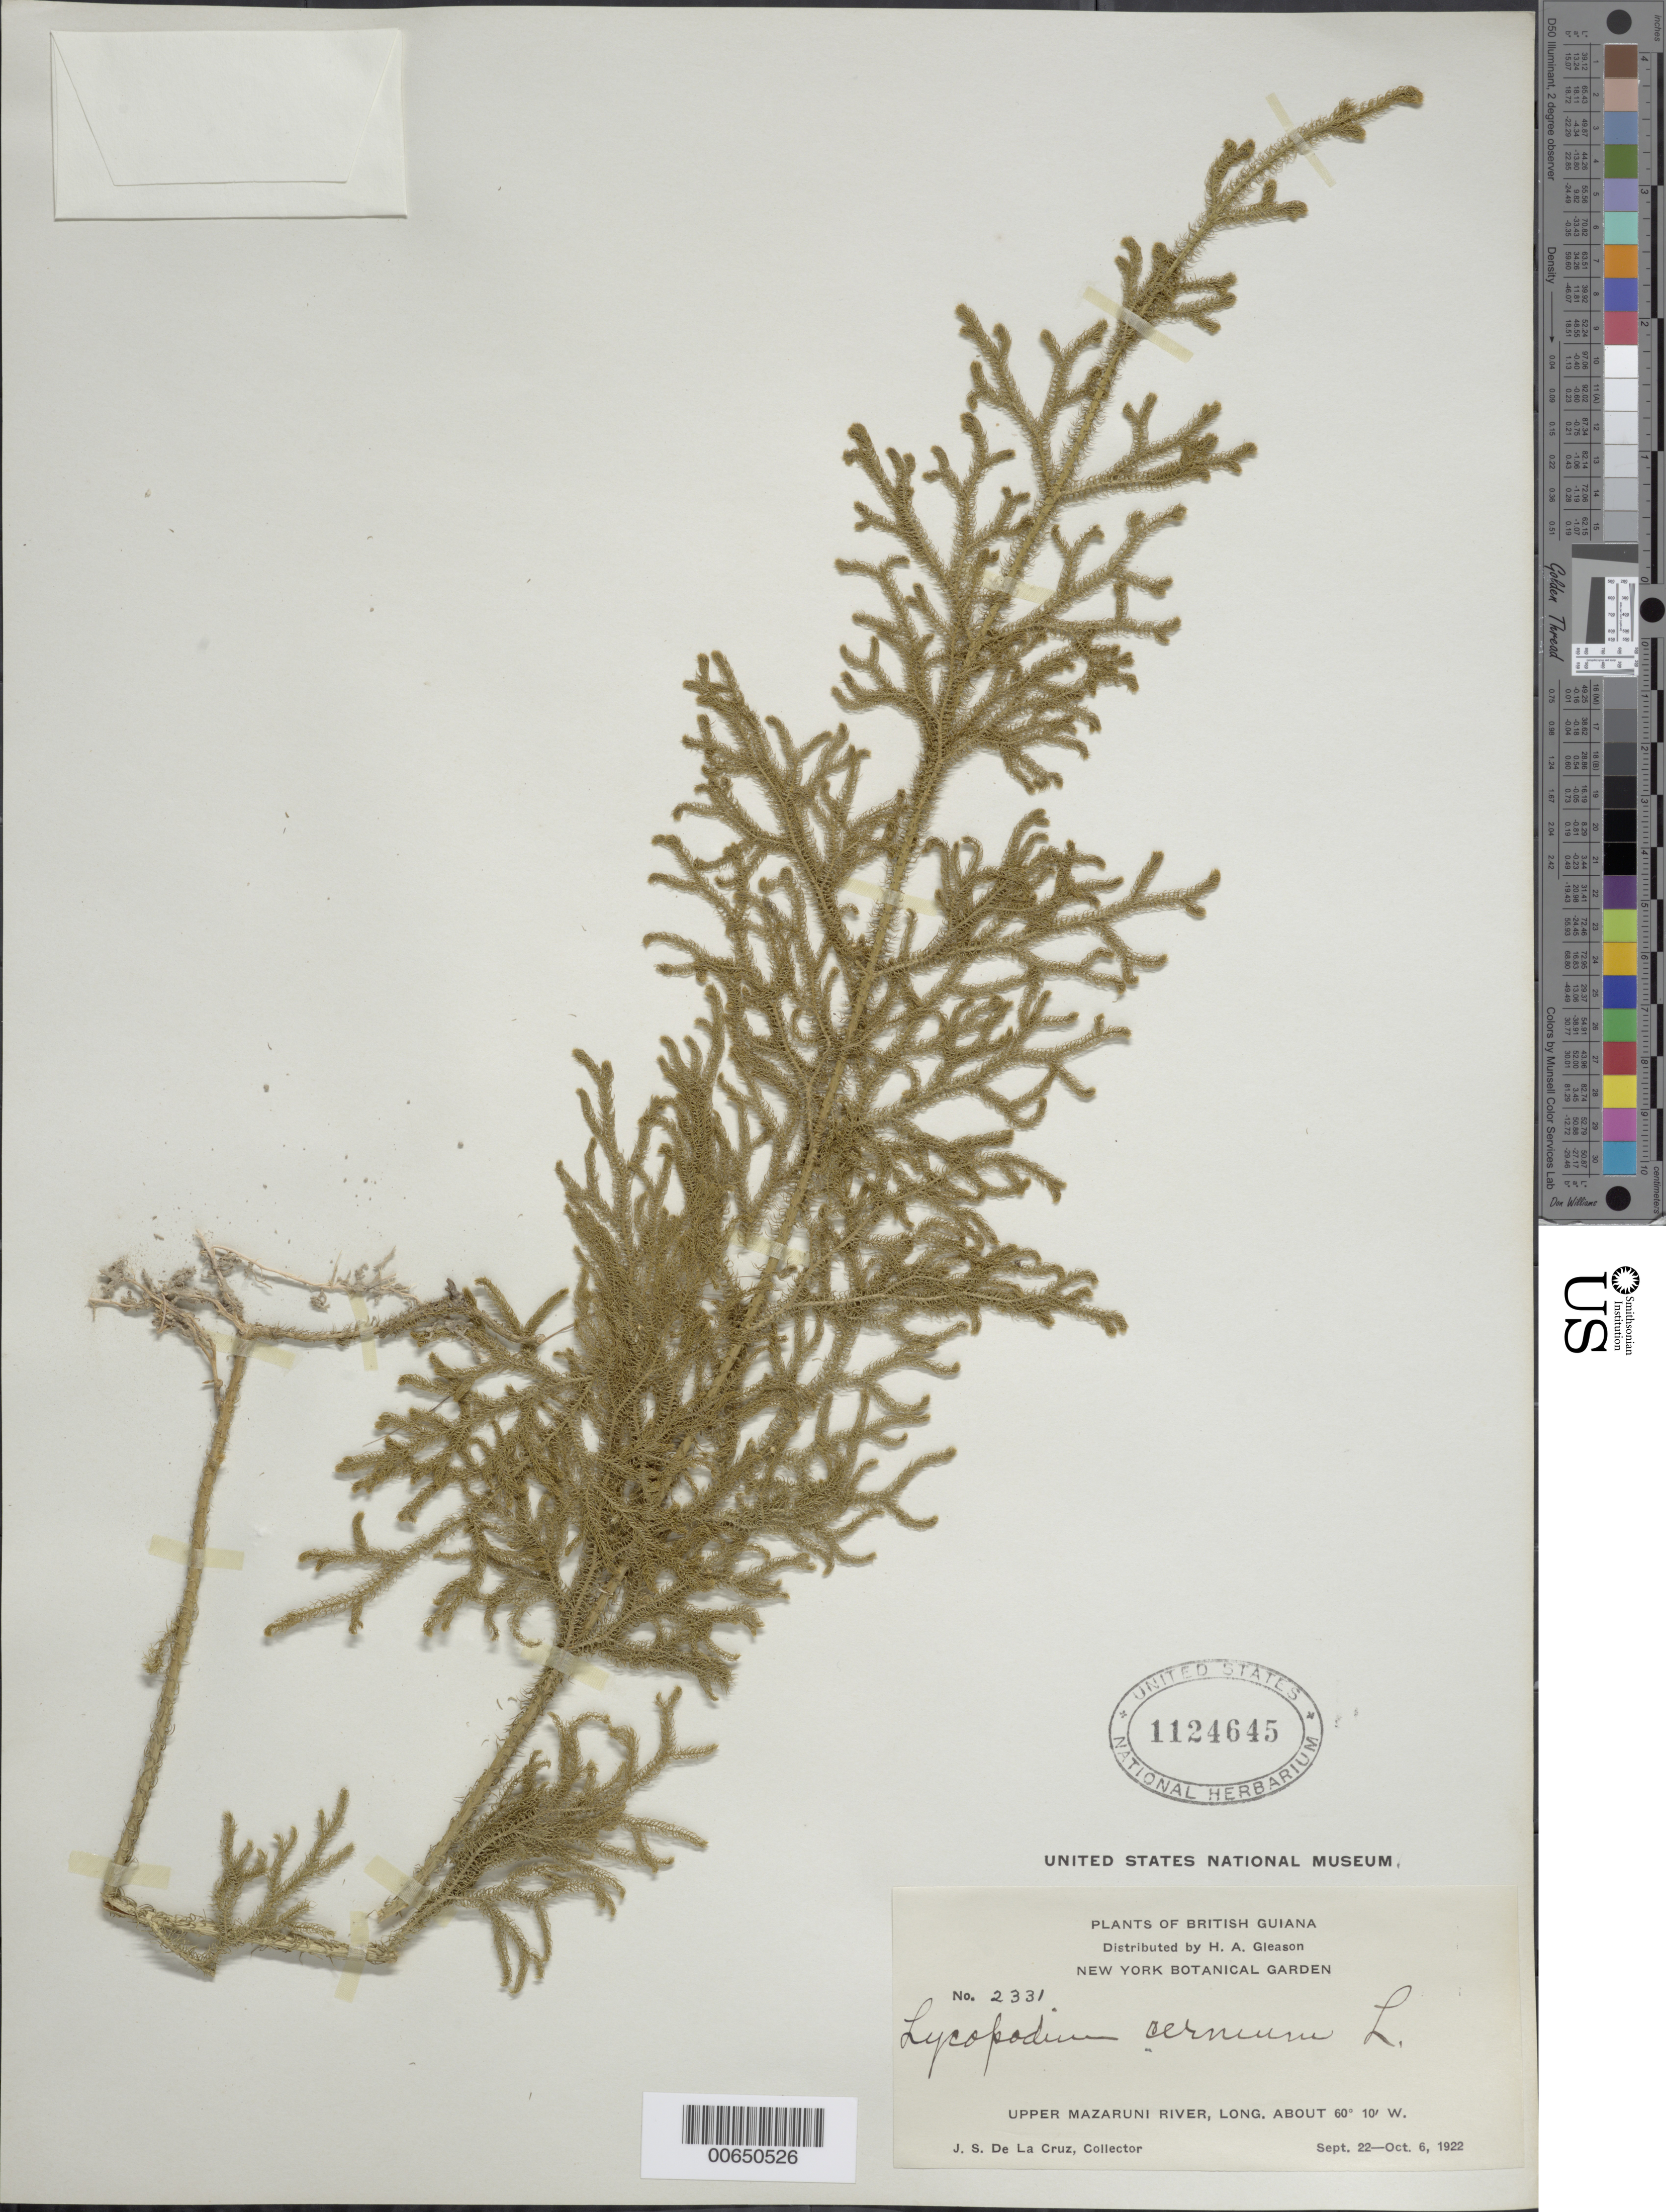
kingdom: Plantae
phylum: Tracheophyta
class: Lycopodiopsida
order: Lycopodiales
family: Lycopodiaceae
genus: Palhinhaea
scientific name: Palhinhaea cernua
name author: (L.) Vasc. & Franco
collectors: J. S. de la Cruz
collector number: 2331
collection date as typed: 22-Sep-22 to 6-Oct-22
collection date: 1922-09-22/1922-10-06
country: Guyana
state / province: Cuyuni-Mazaruni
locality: Upper Mazaruni R.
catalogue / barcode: US 1124645